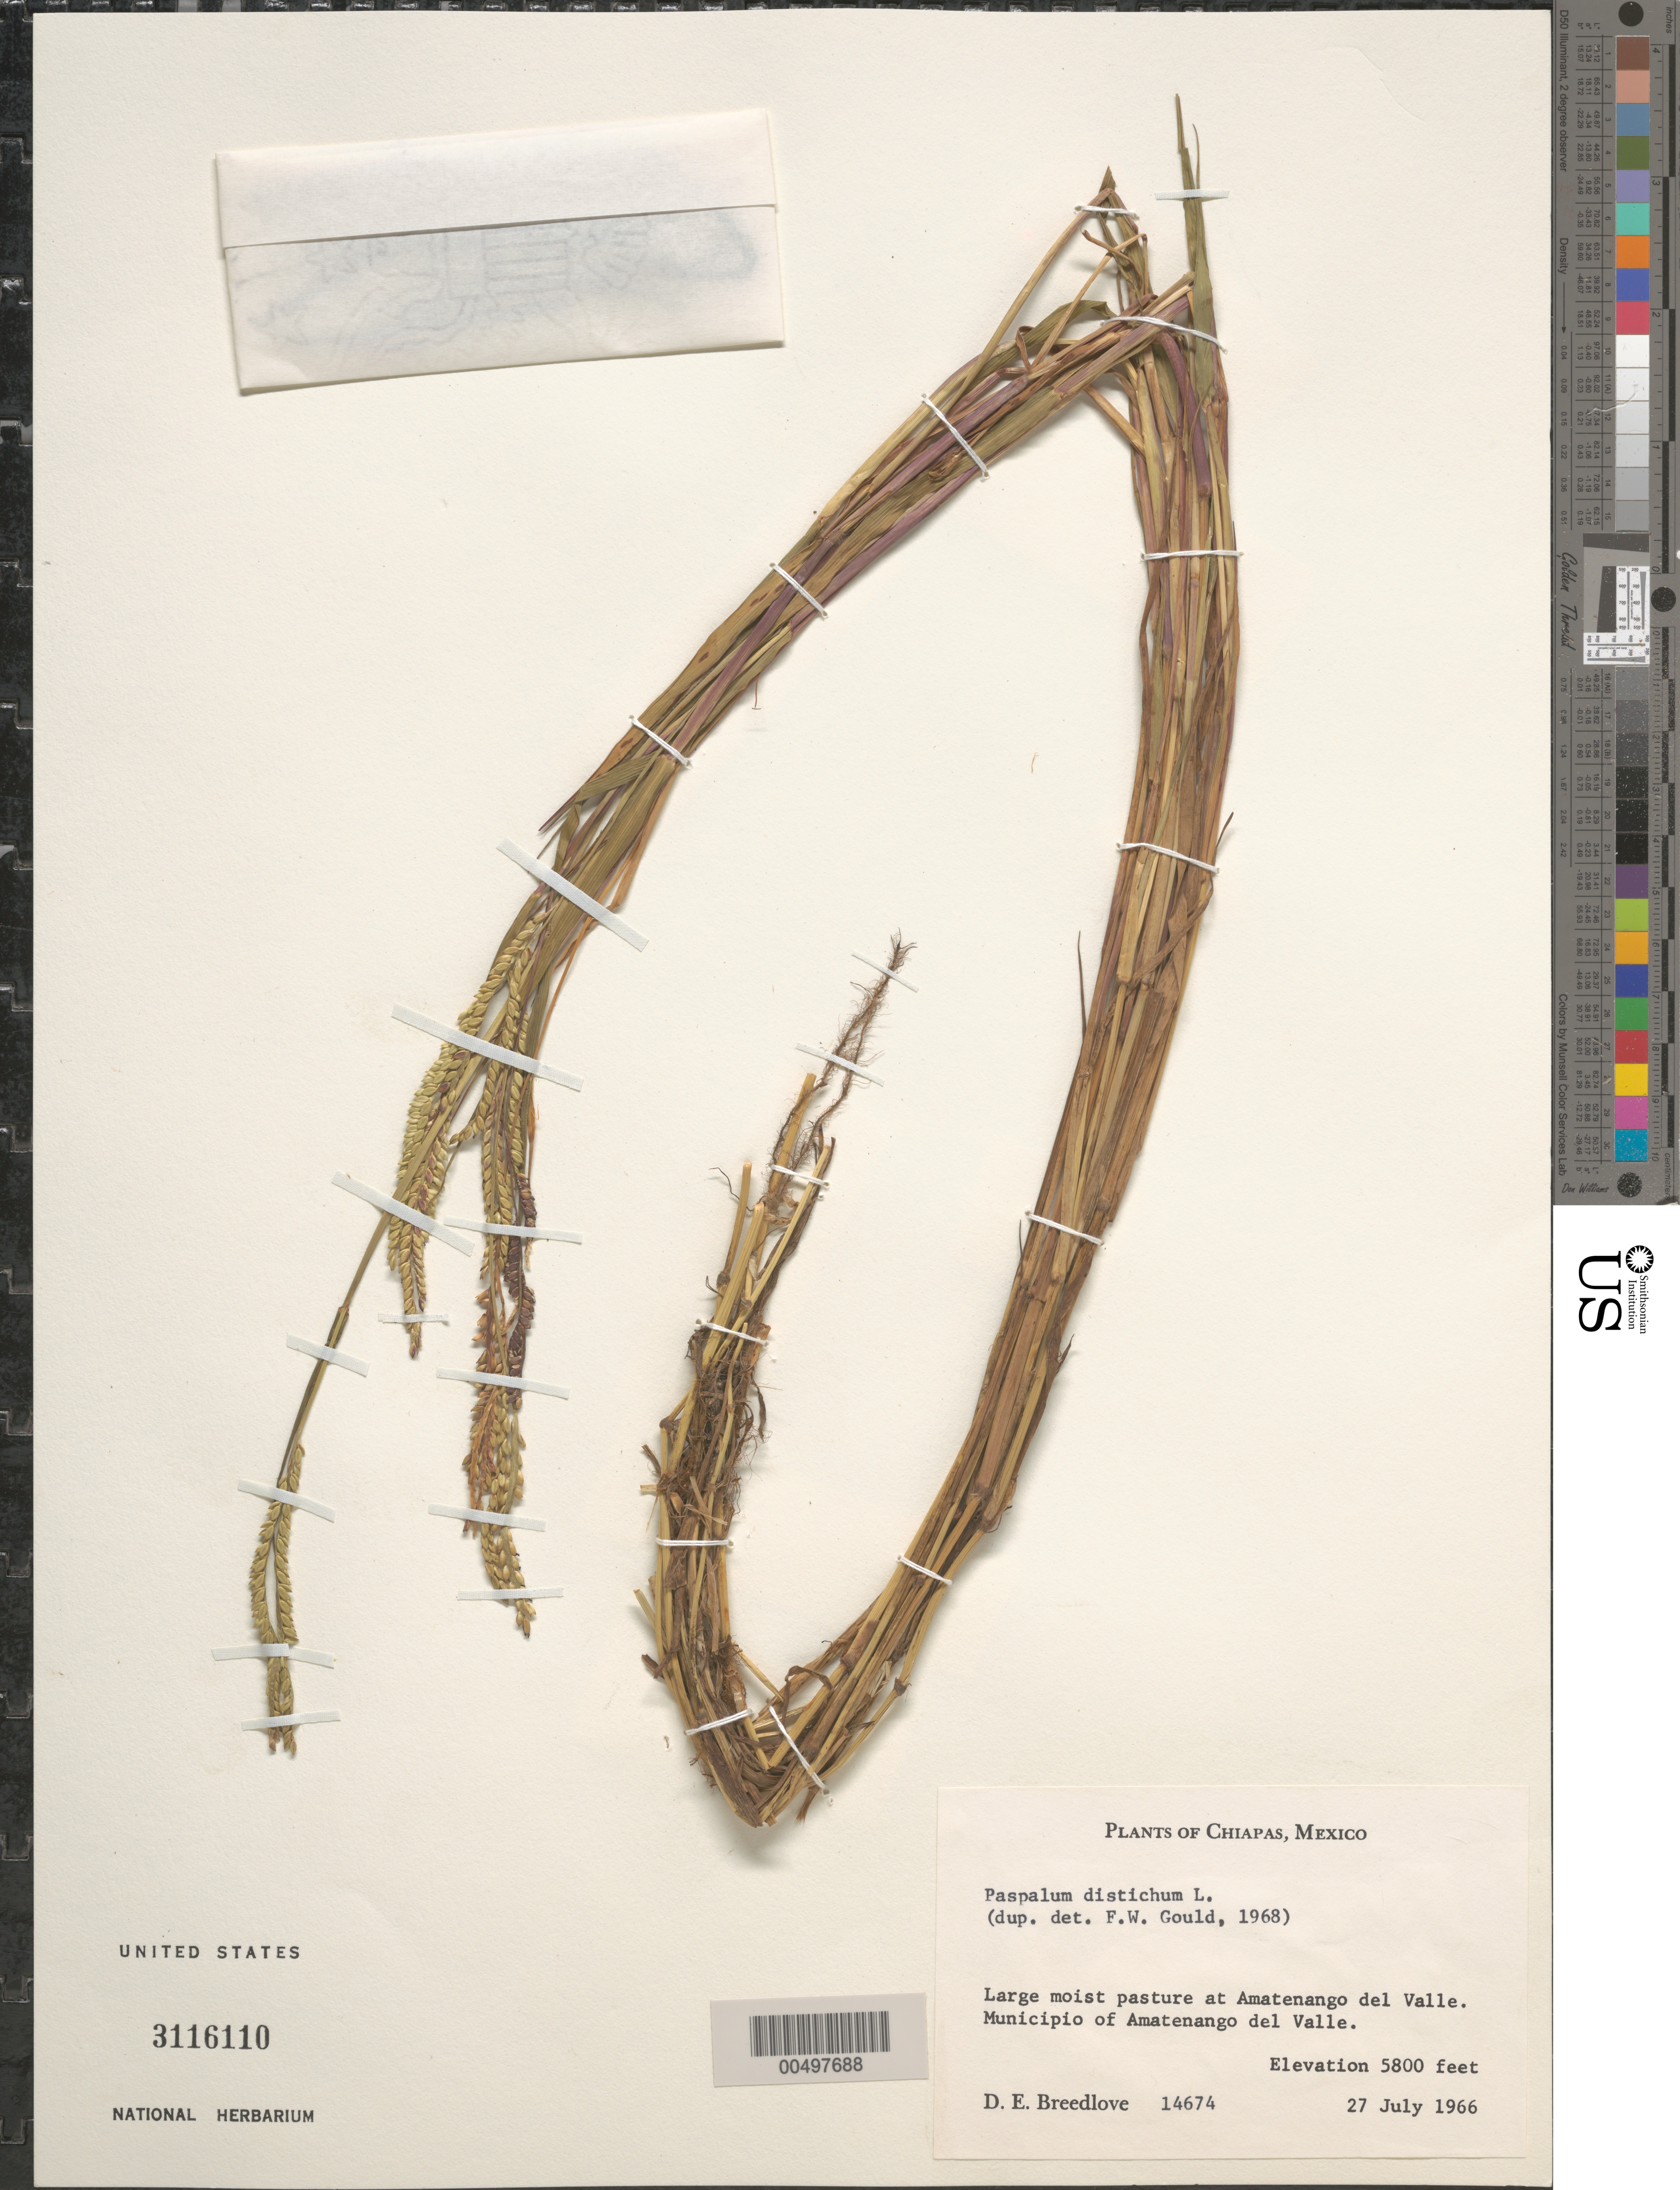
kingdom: Plantae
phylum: Tracheophyta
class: Liliopsida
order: Poales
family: Poaceae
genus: Paspalum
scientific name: Paspalum distichum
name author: L.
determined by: Gould, F. W.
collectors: D. E. Breedlove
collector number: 14674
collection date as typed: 27 Jul 1966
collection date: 1966-07-27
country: Mexico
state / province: Chiapas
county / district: Amatenango del Valle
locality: At Amatenango del Valle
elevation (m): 1768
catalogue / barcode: US 3116110